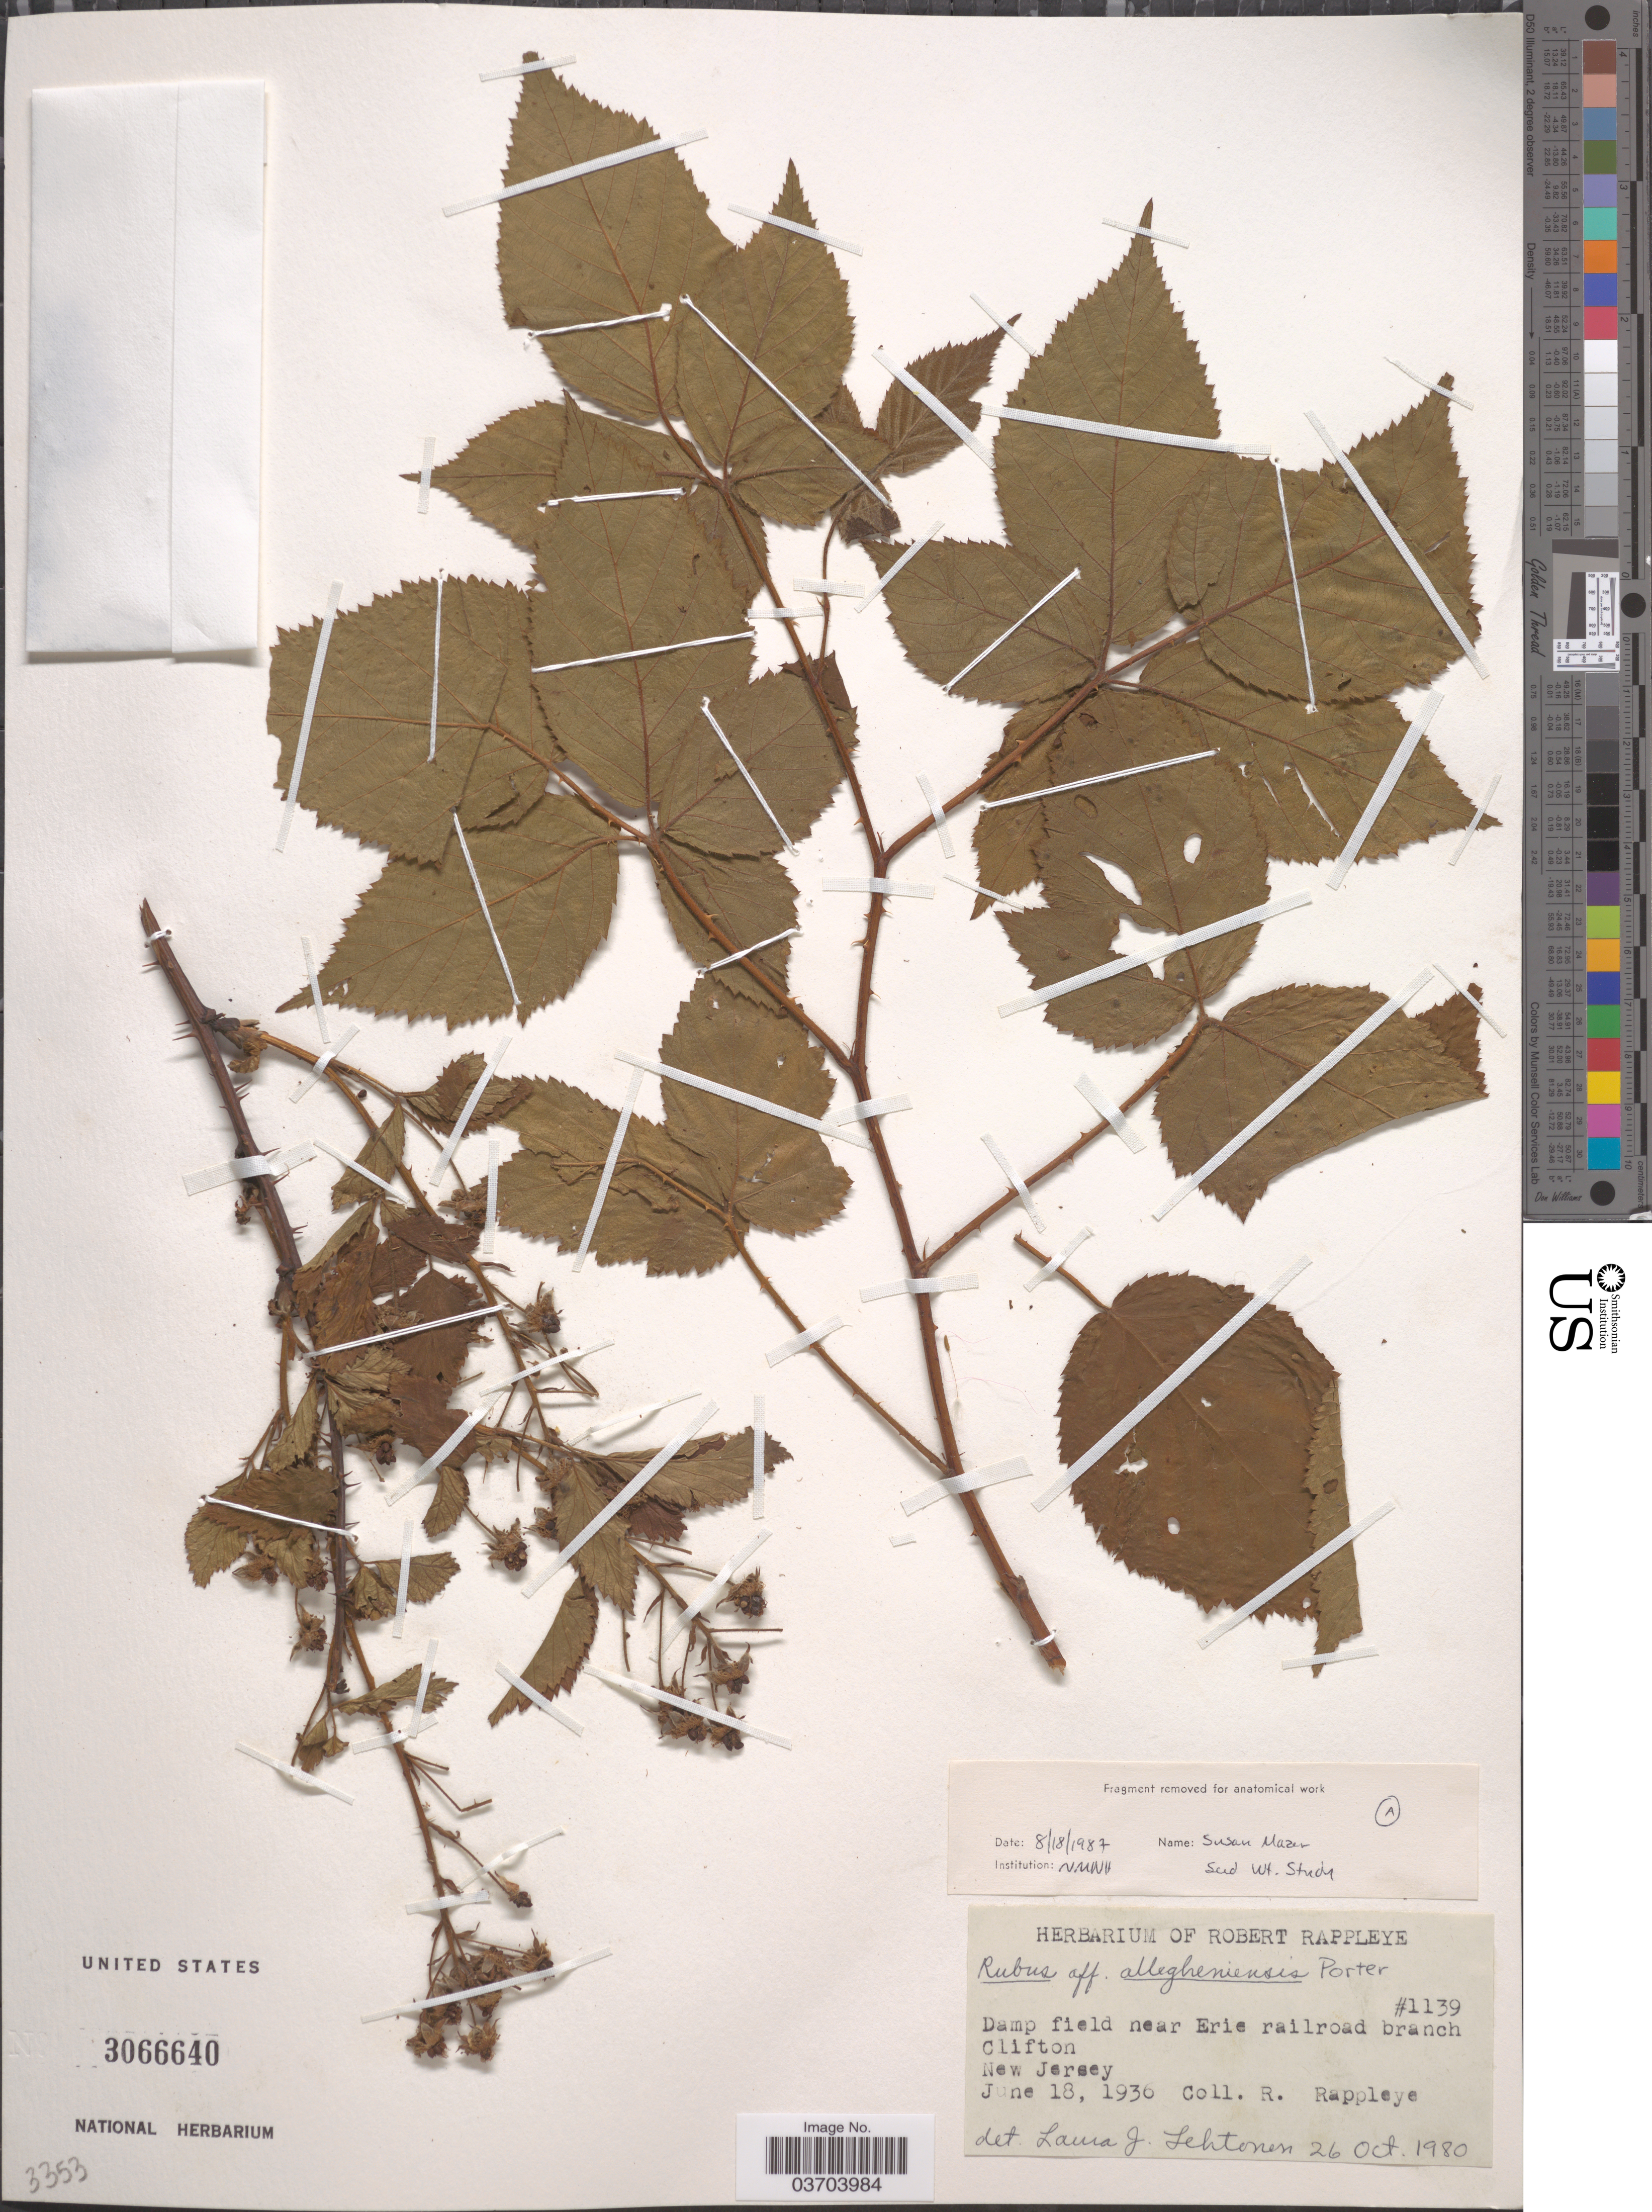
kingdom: Plantae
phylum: Tracheophyta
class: Magnoliopsida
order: Rosales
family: Rosaceae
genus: Rubus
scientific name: Rubus allegheniensis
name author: Porter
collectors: R. Rappleye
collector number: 1139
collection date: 1936-06-18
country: United States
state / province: New Jersey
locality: Near Erie railroad branch Clifton.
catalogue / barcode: US 3066640